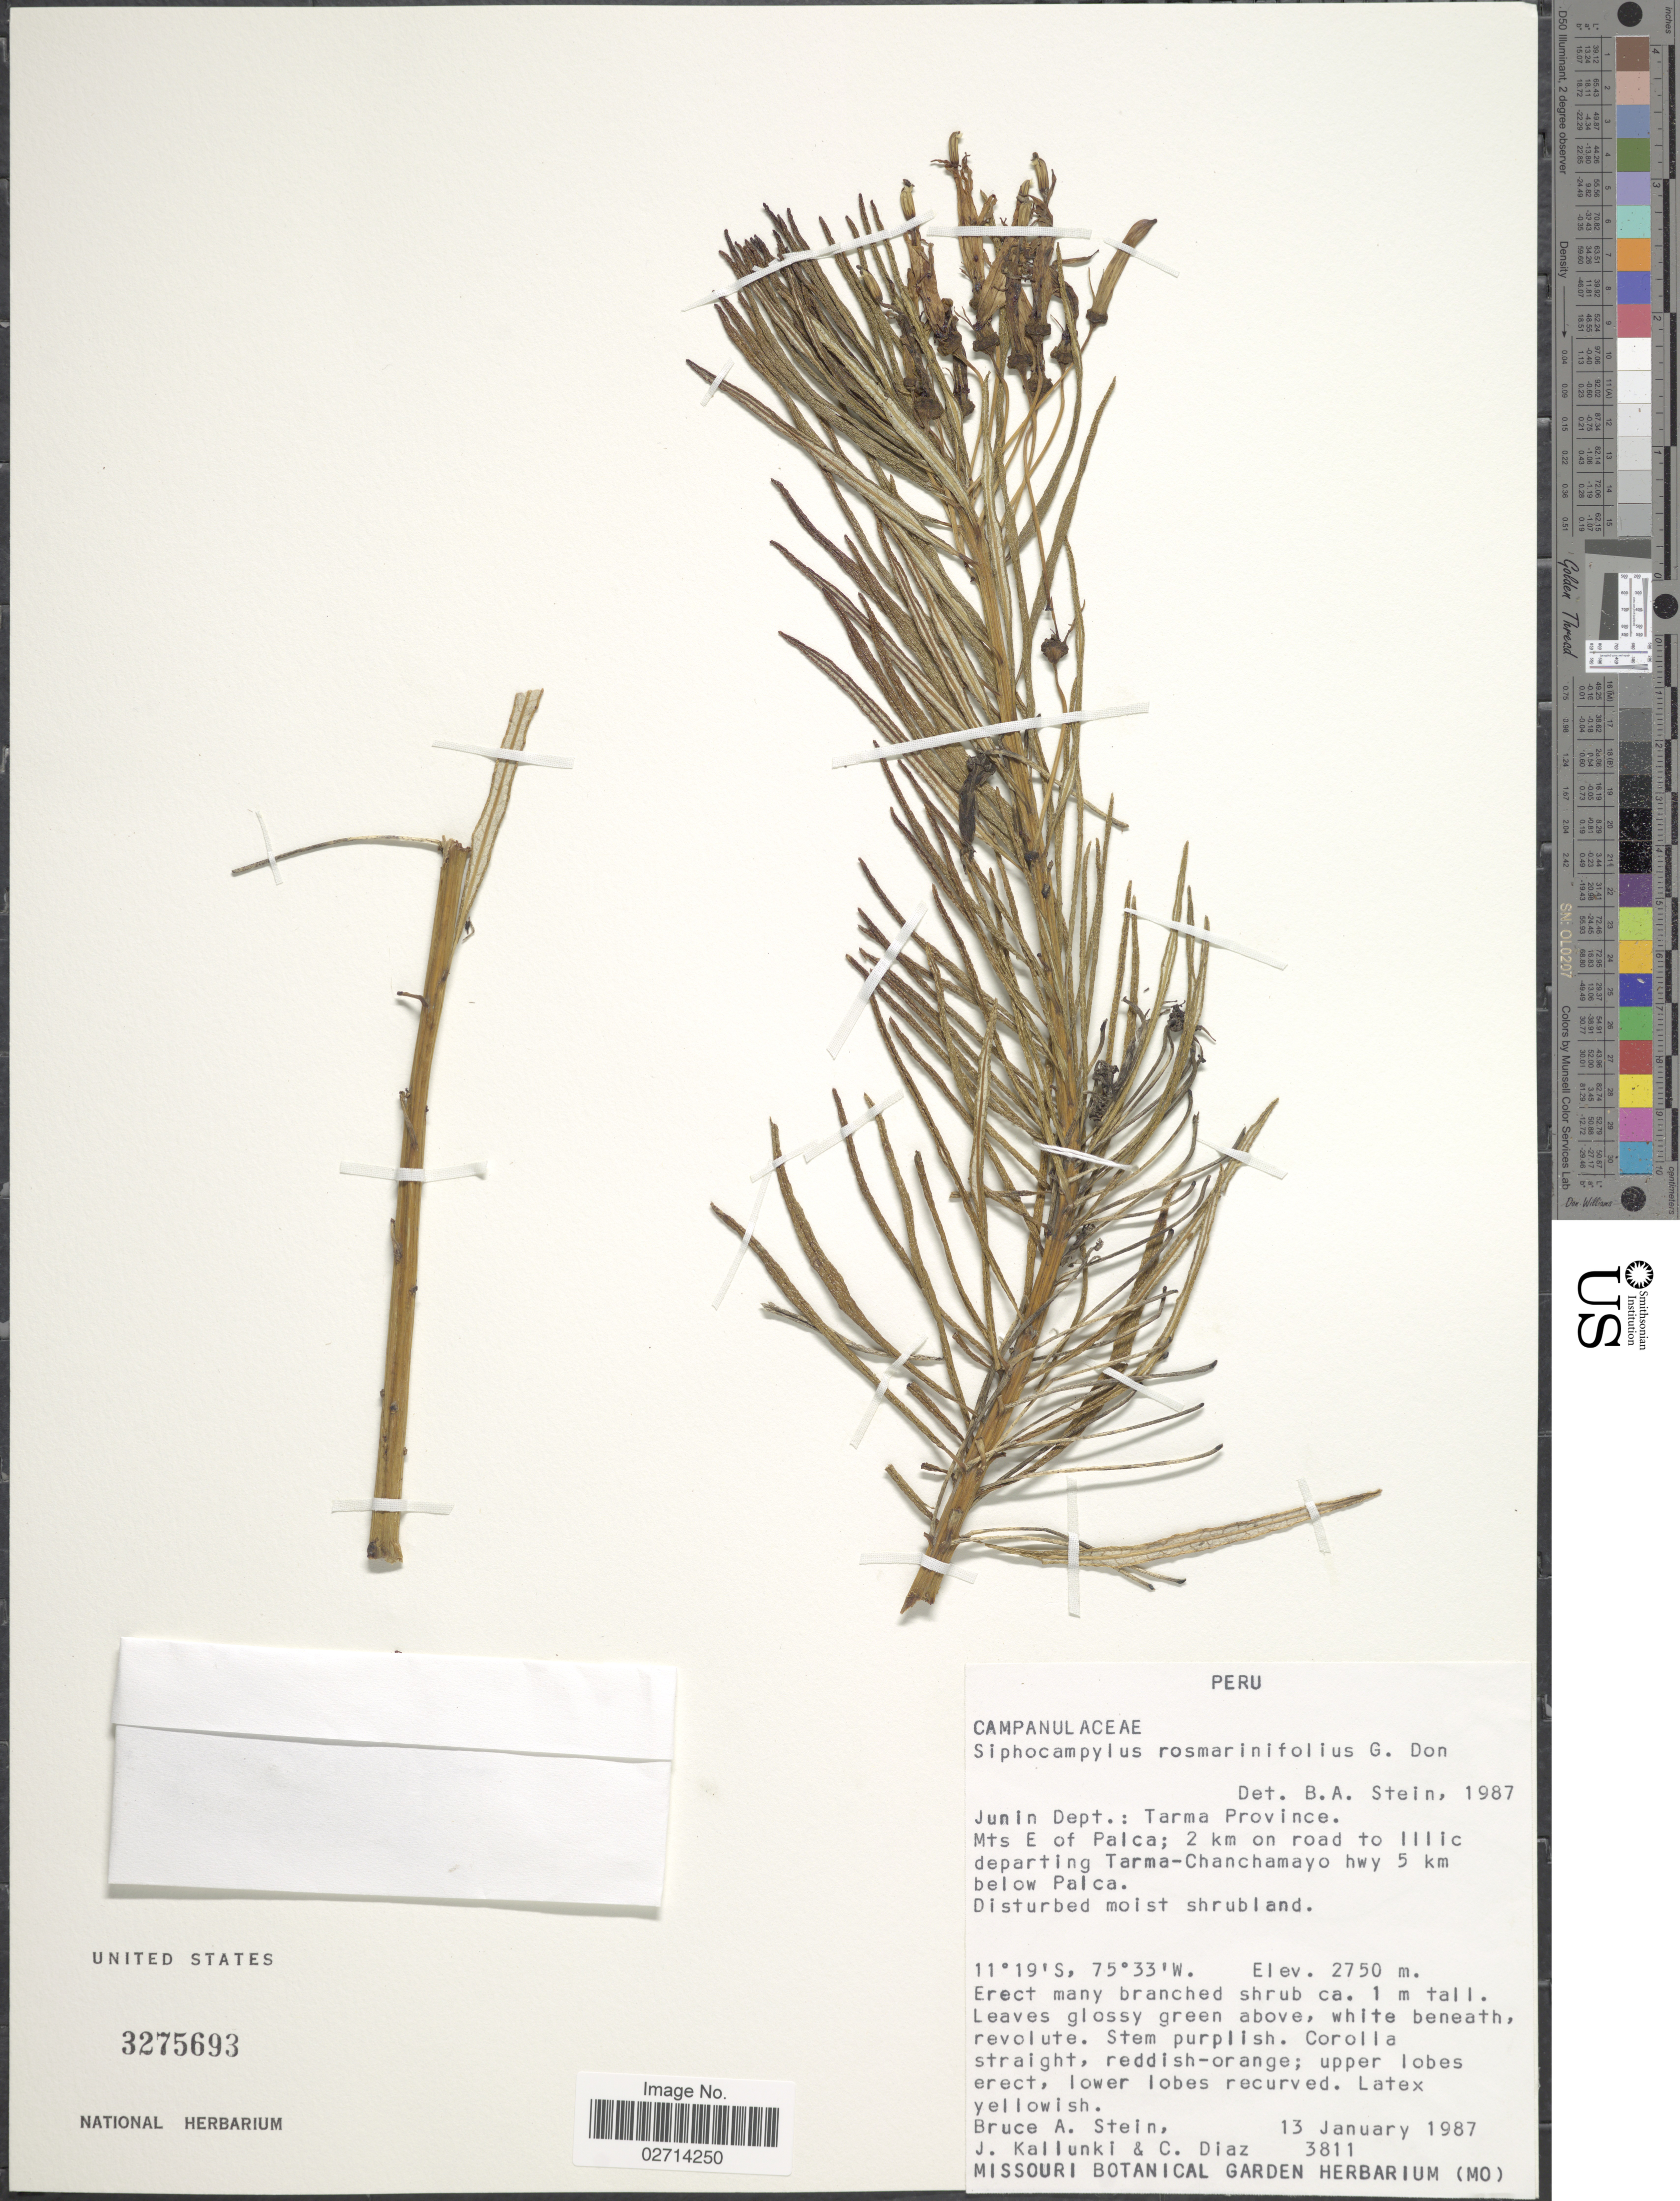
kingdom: Plantae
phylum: Tracheophyta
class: Magnoliopsida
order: Asterales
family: Campanulaceae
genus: Siphocampylus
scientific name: Siphocampylus rosmarinifolius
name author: G. Don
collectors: B. A. Stein, J. Kallunki & C. Díaz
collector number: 3811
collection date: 1987-01-13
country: Peru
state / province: Junín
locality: Dept.: Tarma Province, Mts E of Palca; 2 km on road to Illic departing Tarma-Chanchamayo hwy 5 km below Palca.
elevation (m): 2750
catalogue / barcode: US 3275693